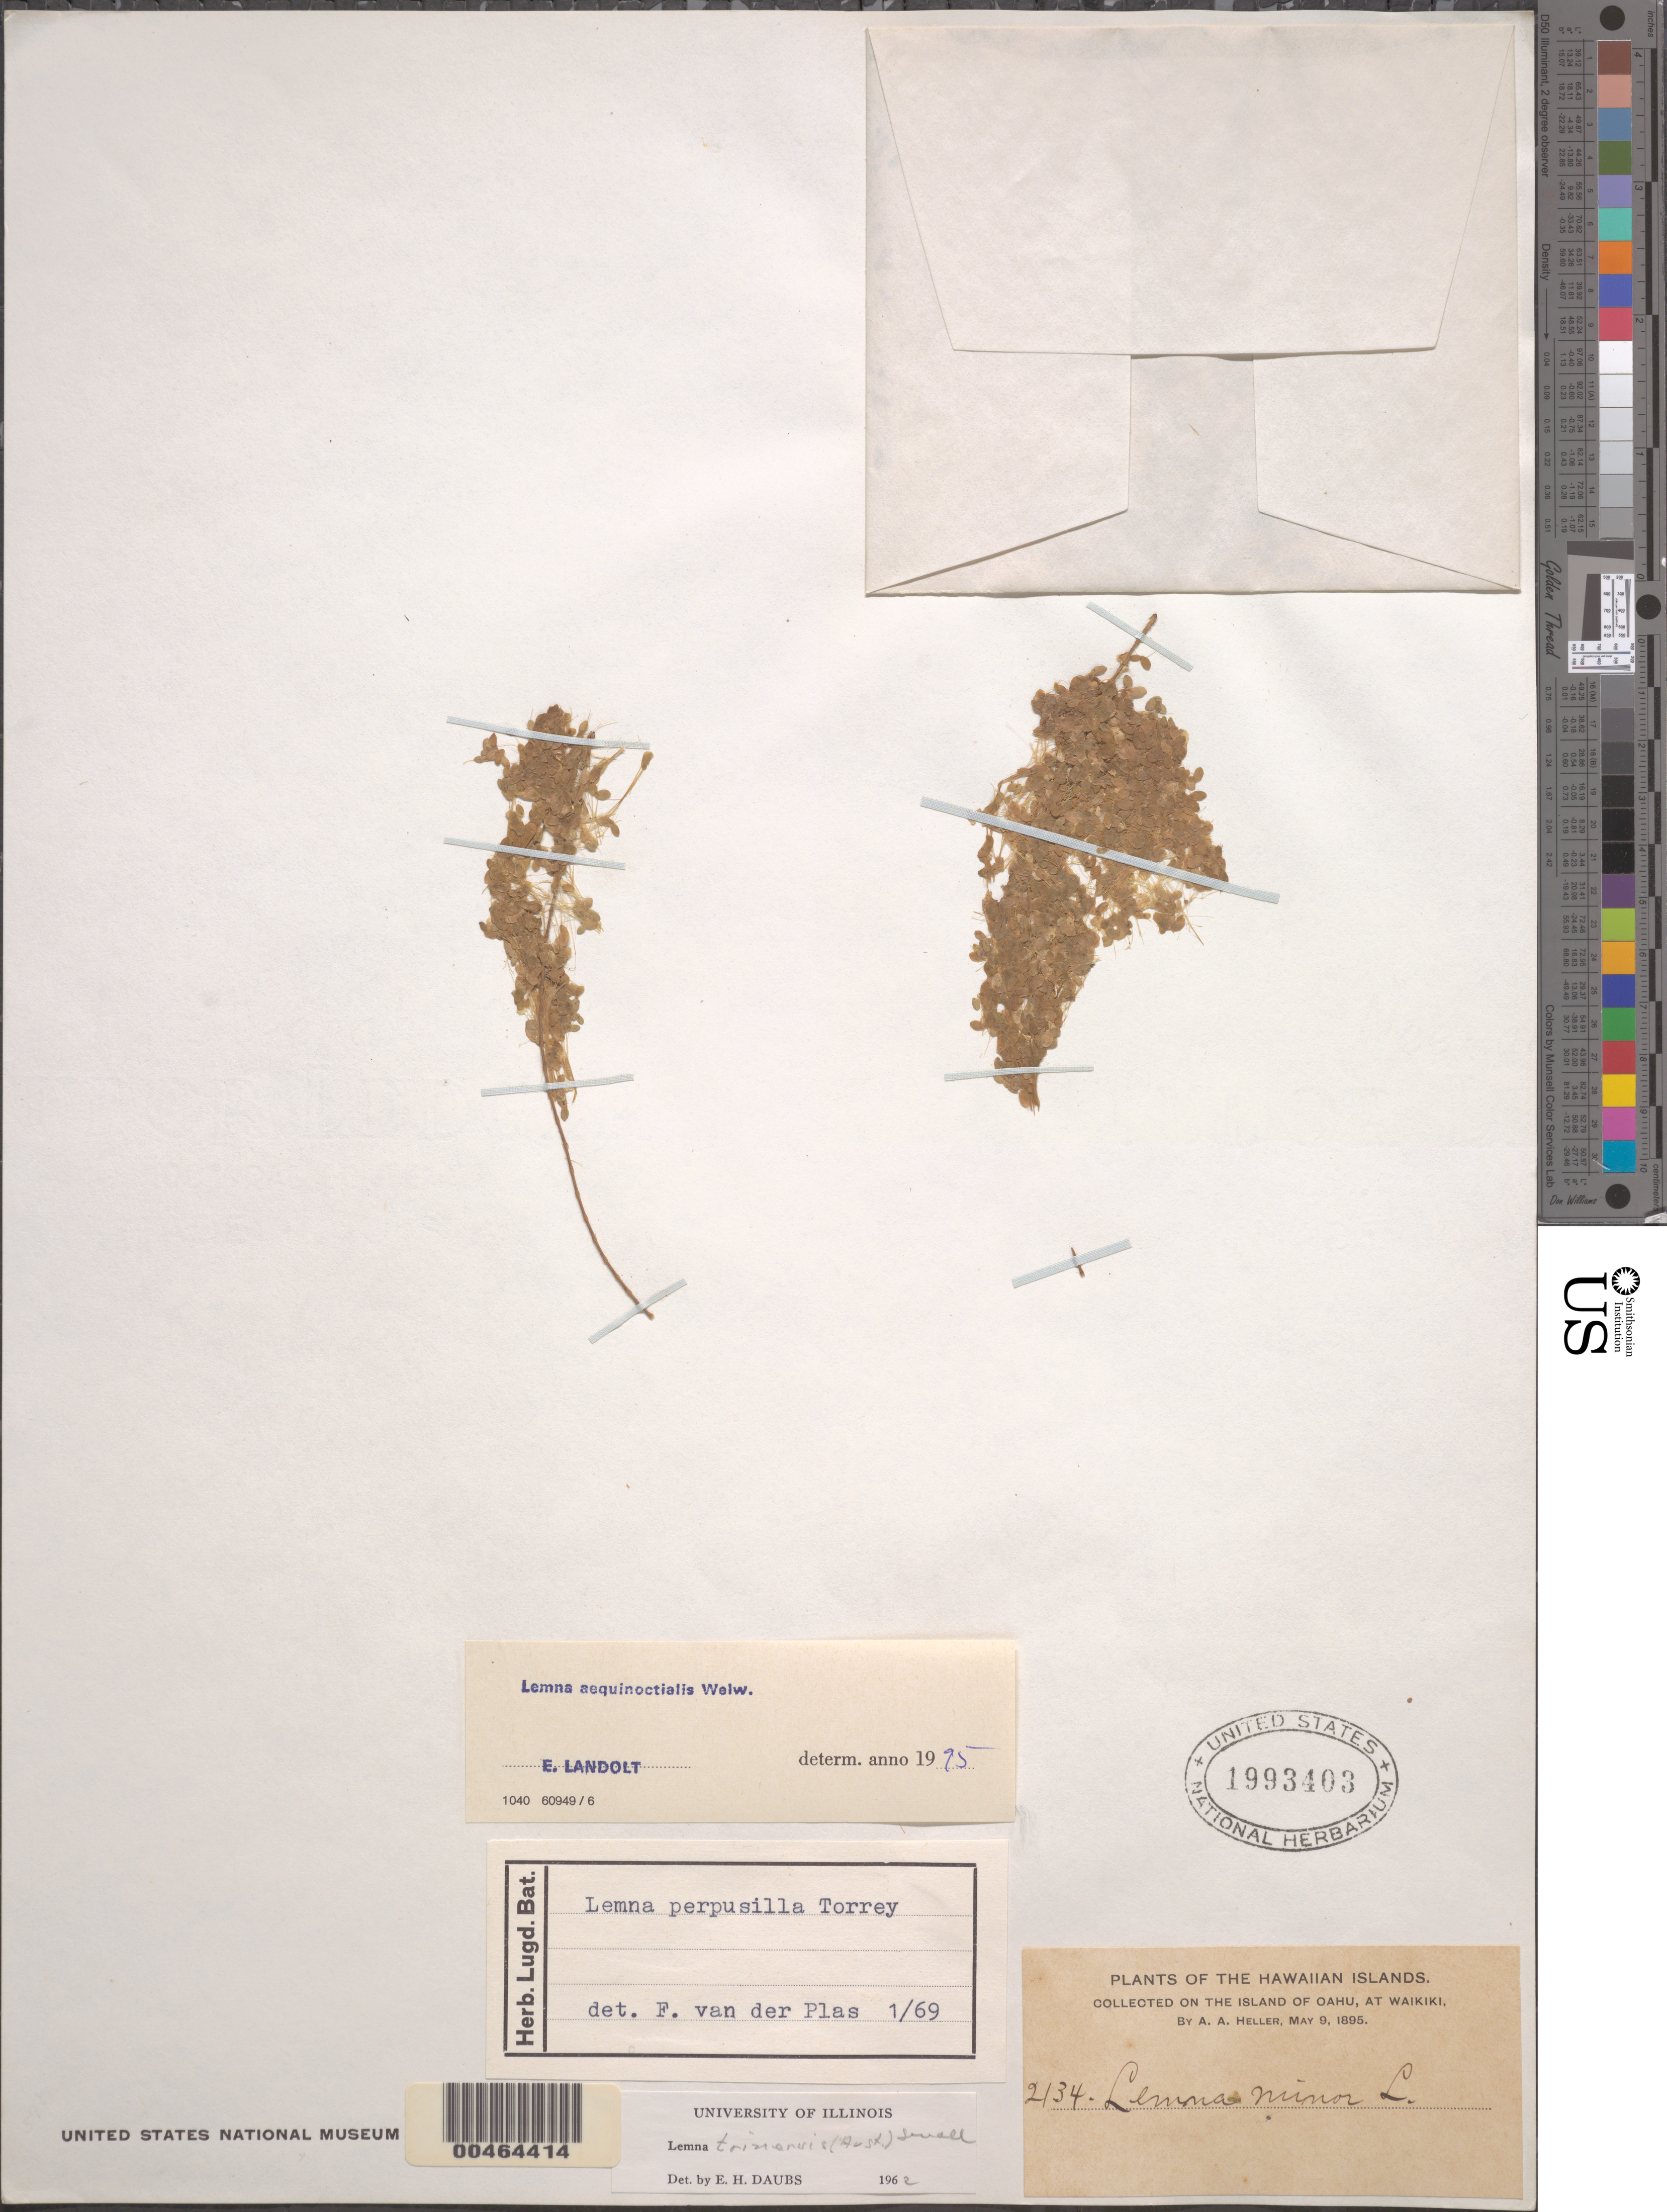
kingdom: Plantae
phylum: Tracheophyta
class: Liliopsida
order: Alismatales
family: Araceae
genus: Lemna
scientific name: Lemna aequinoctialis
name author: Welw.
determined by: Landolt, E.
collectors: A. A. Heller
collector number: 2134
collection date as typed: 9 May 1895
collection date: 1895-05-09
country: United States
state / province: Hawaii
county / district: Honolulu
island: Oahu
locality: At Waikiki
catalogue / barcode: US 1993403